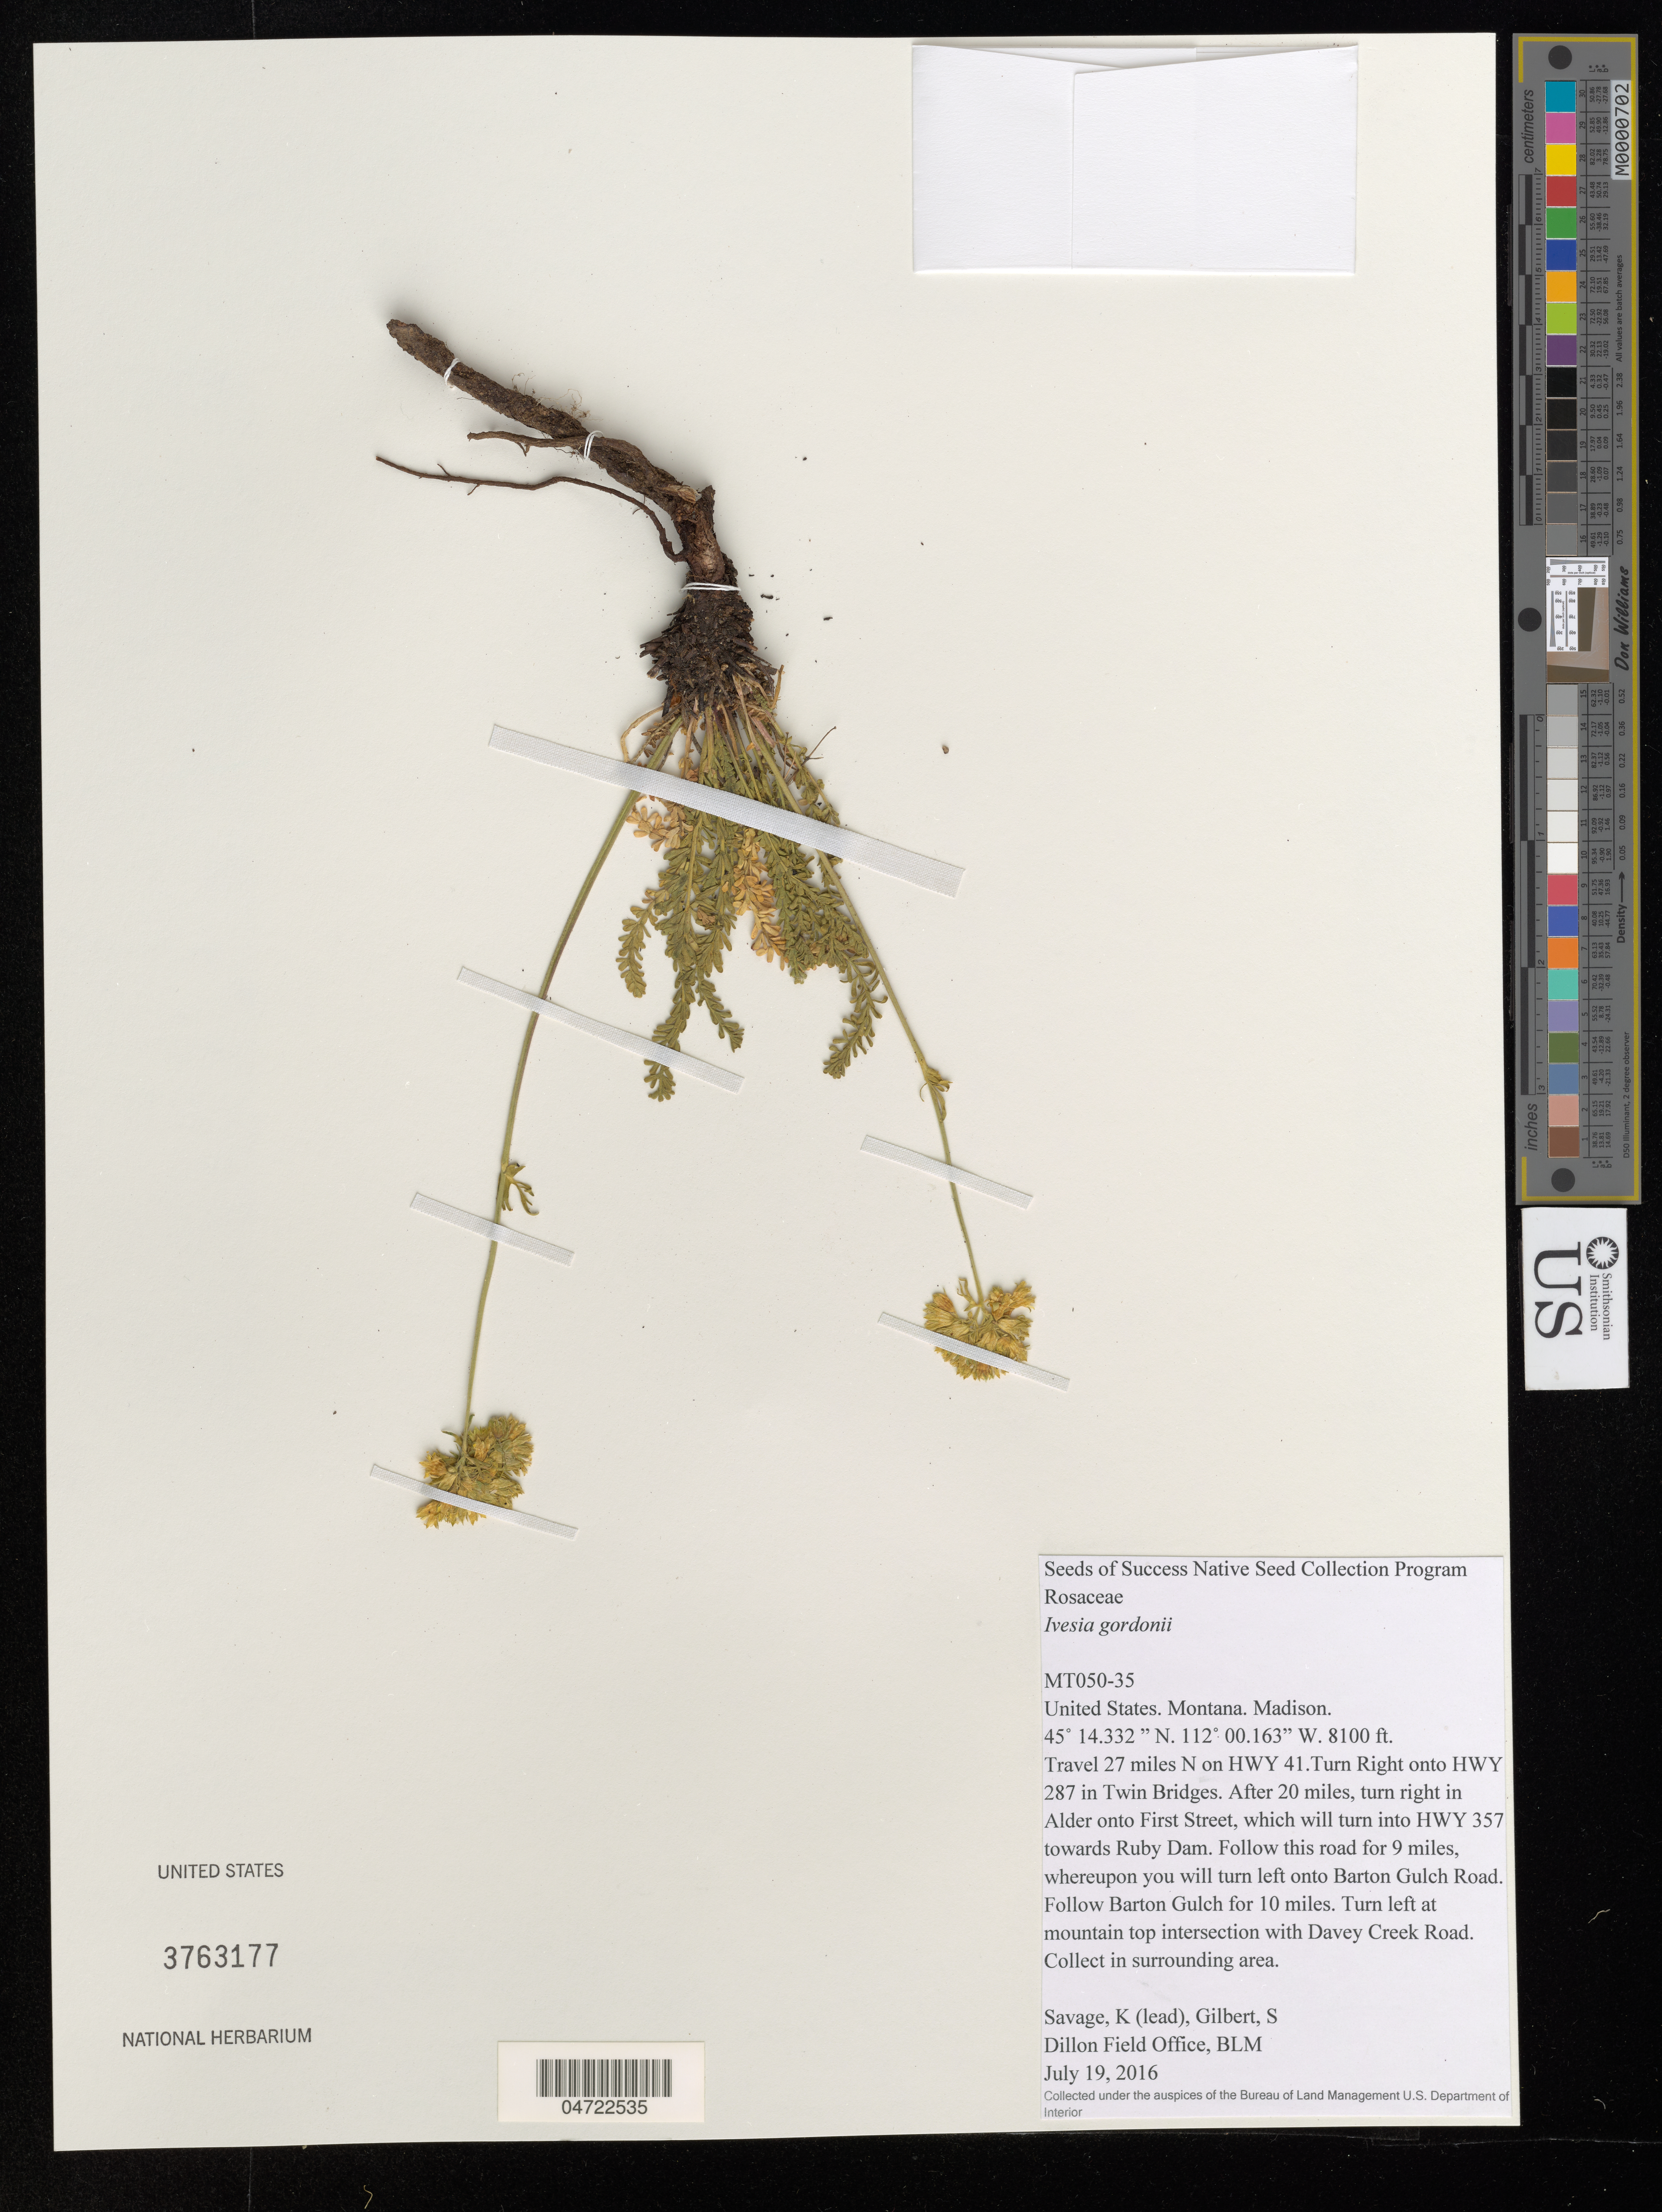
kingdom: Plantae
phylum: Tracheophyta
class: Magnoliopsida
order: Rosales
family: Rosaceae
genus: Ivesia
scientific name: Ivesia gordonii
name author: (Hook.) Torr. & A. Gray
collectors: K. Savage & S. Gilbert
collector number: MT050-35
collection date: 2016-07-19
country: United States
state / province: Montana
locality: Madison. Travel 27 miles N of HWY 41. Turn Right onto HWY 287 in Twin Bridges. After 20 miles, turn right in Alder onto First Street, which will turn into HWY 357 towards Ruby Dam. Follow this road for 9 miles, whereupon you will turn left onto Barton Gulch Road. Follow Barton Gulch for 10 miles. Turn left at mountain top intersection with Davey Creek Road. Collect in surrounding area.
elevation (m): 2469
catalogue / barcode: US 3763177